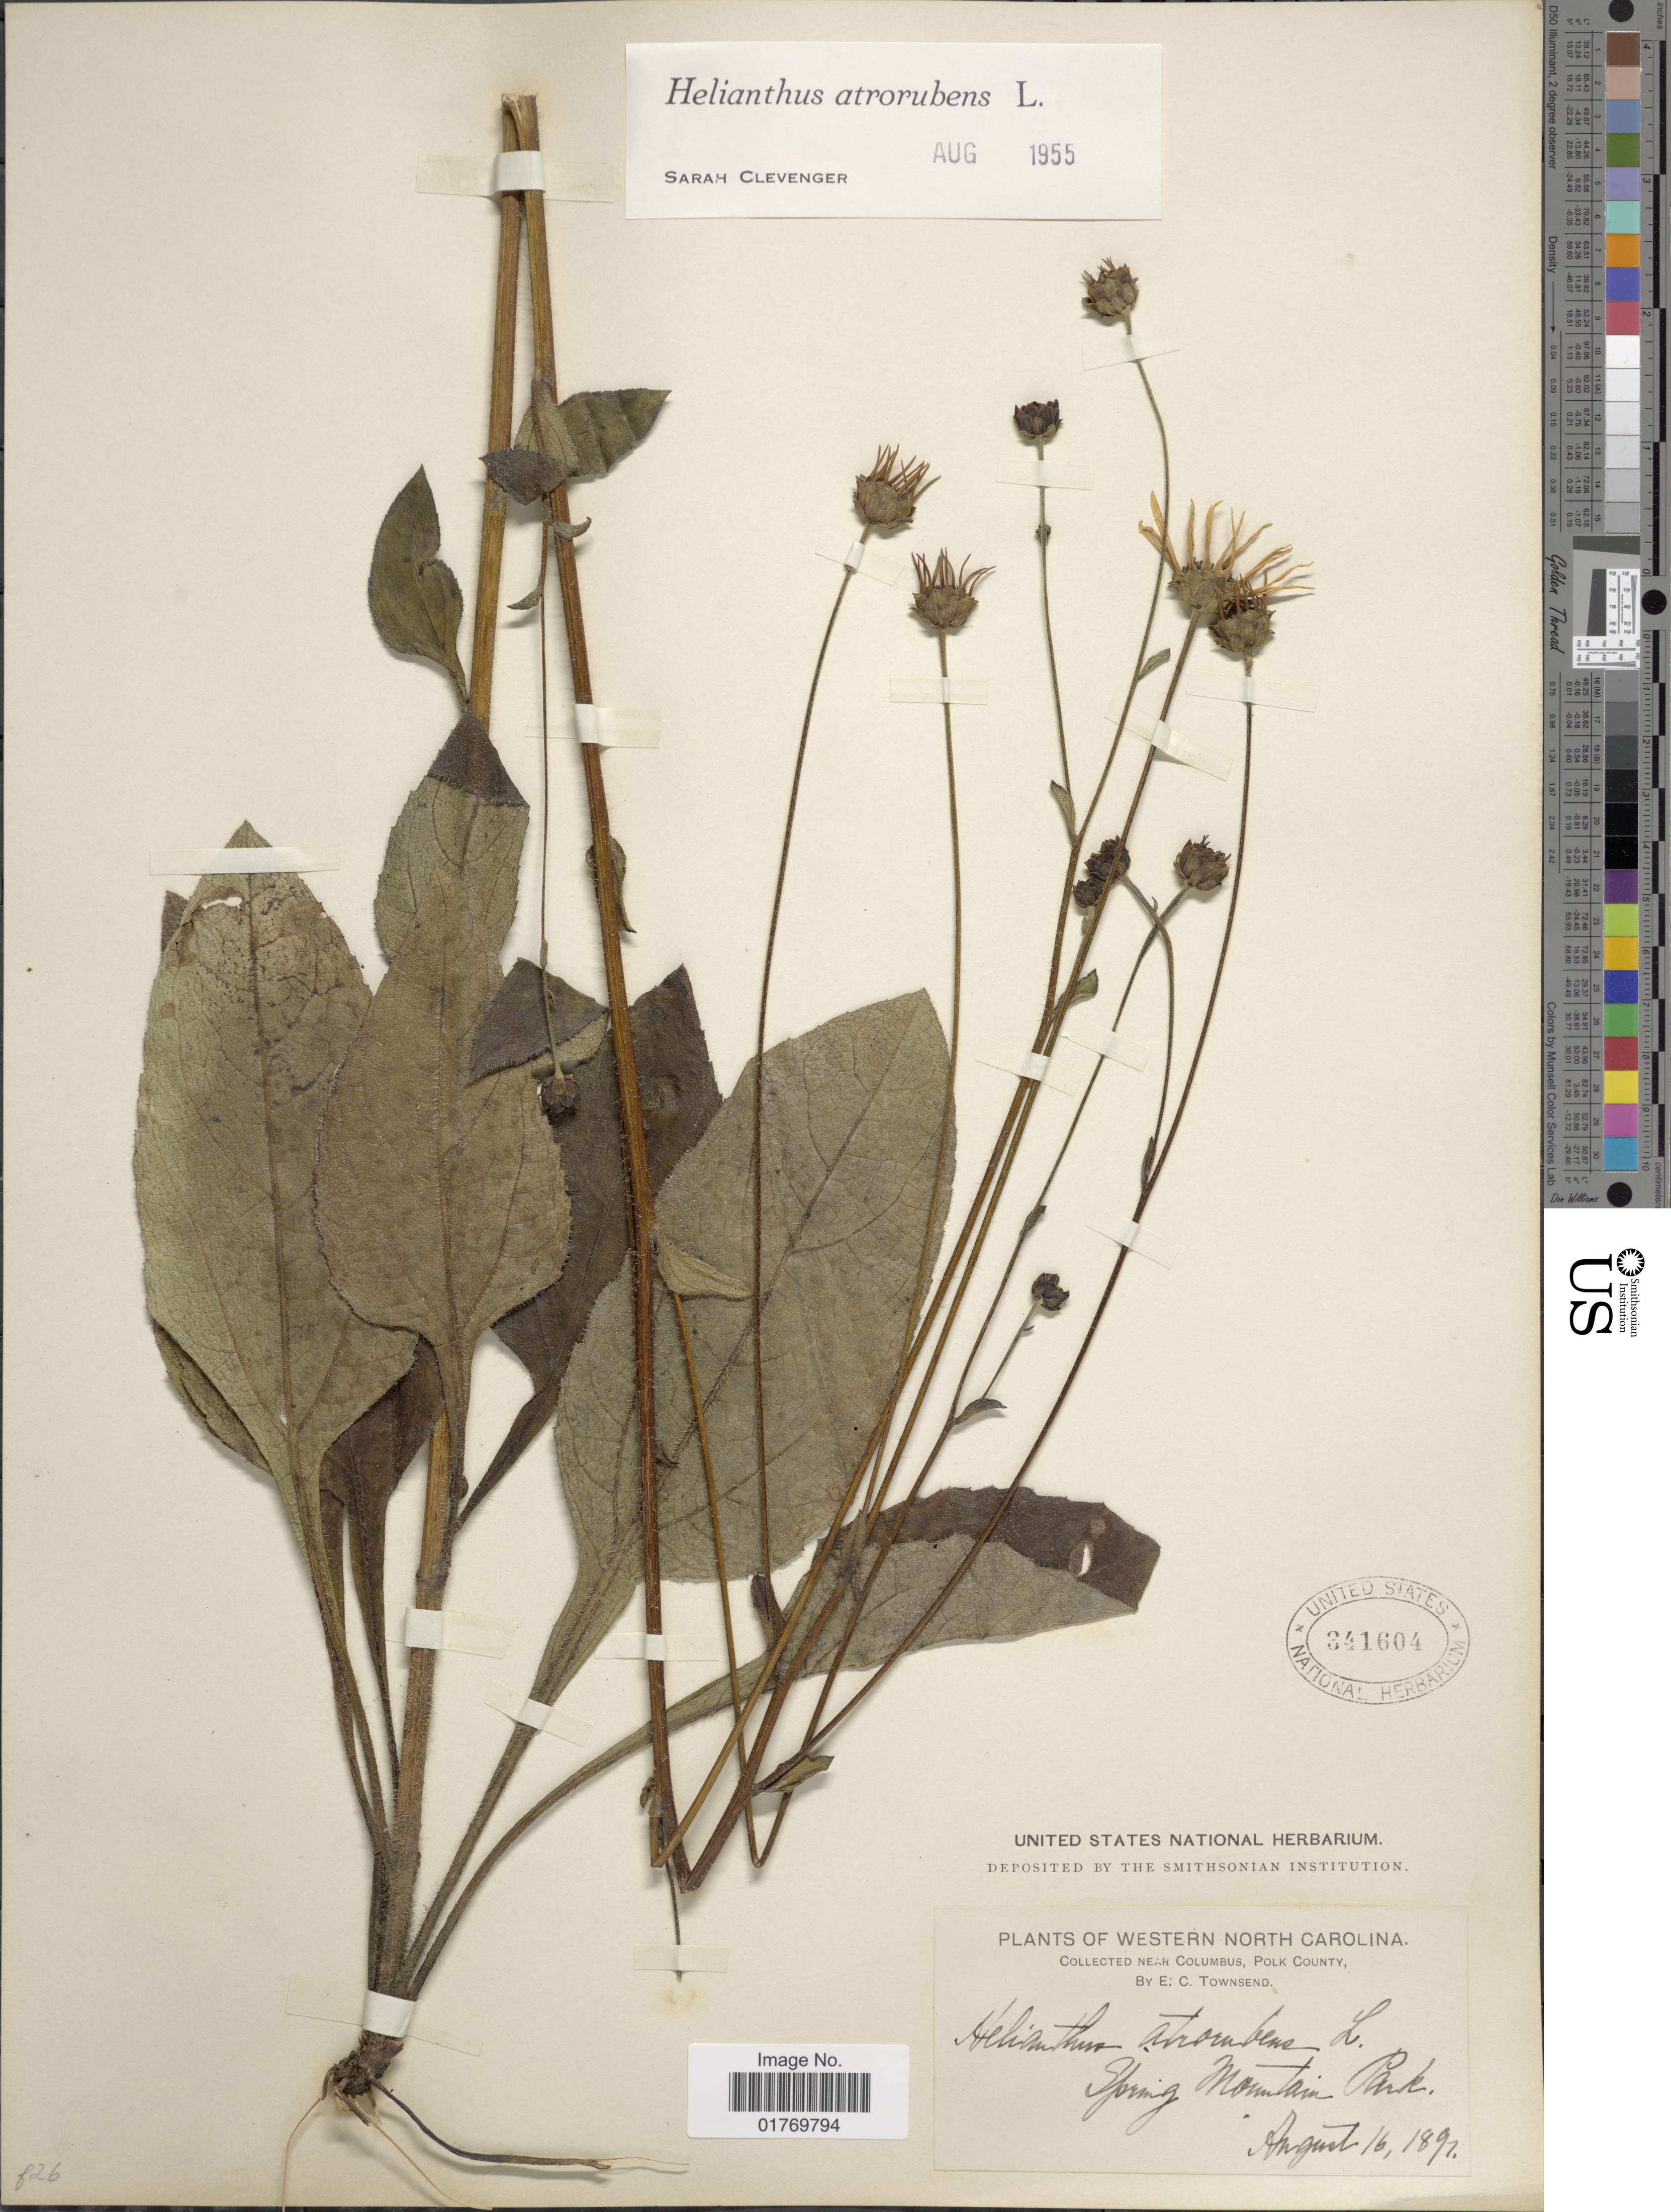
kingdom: Plantae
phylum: Tracheophyta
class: Magnoliopsida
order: Asterales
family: Asteraceae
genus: Helianthus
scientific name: Helianthus atrorubens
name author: L.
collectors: E. C. Townsend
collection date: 1897-08-16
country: United States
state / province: North Carolina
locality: Western North Carolina, Spring Mountain Park, near Columbus, Polk County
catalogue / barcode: US 341604